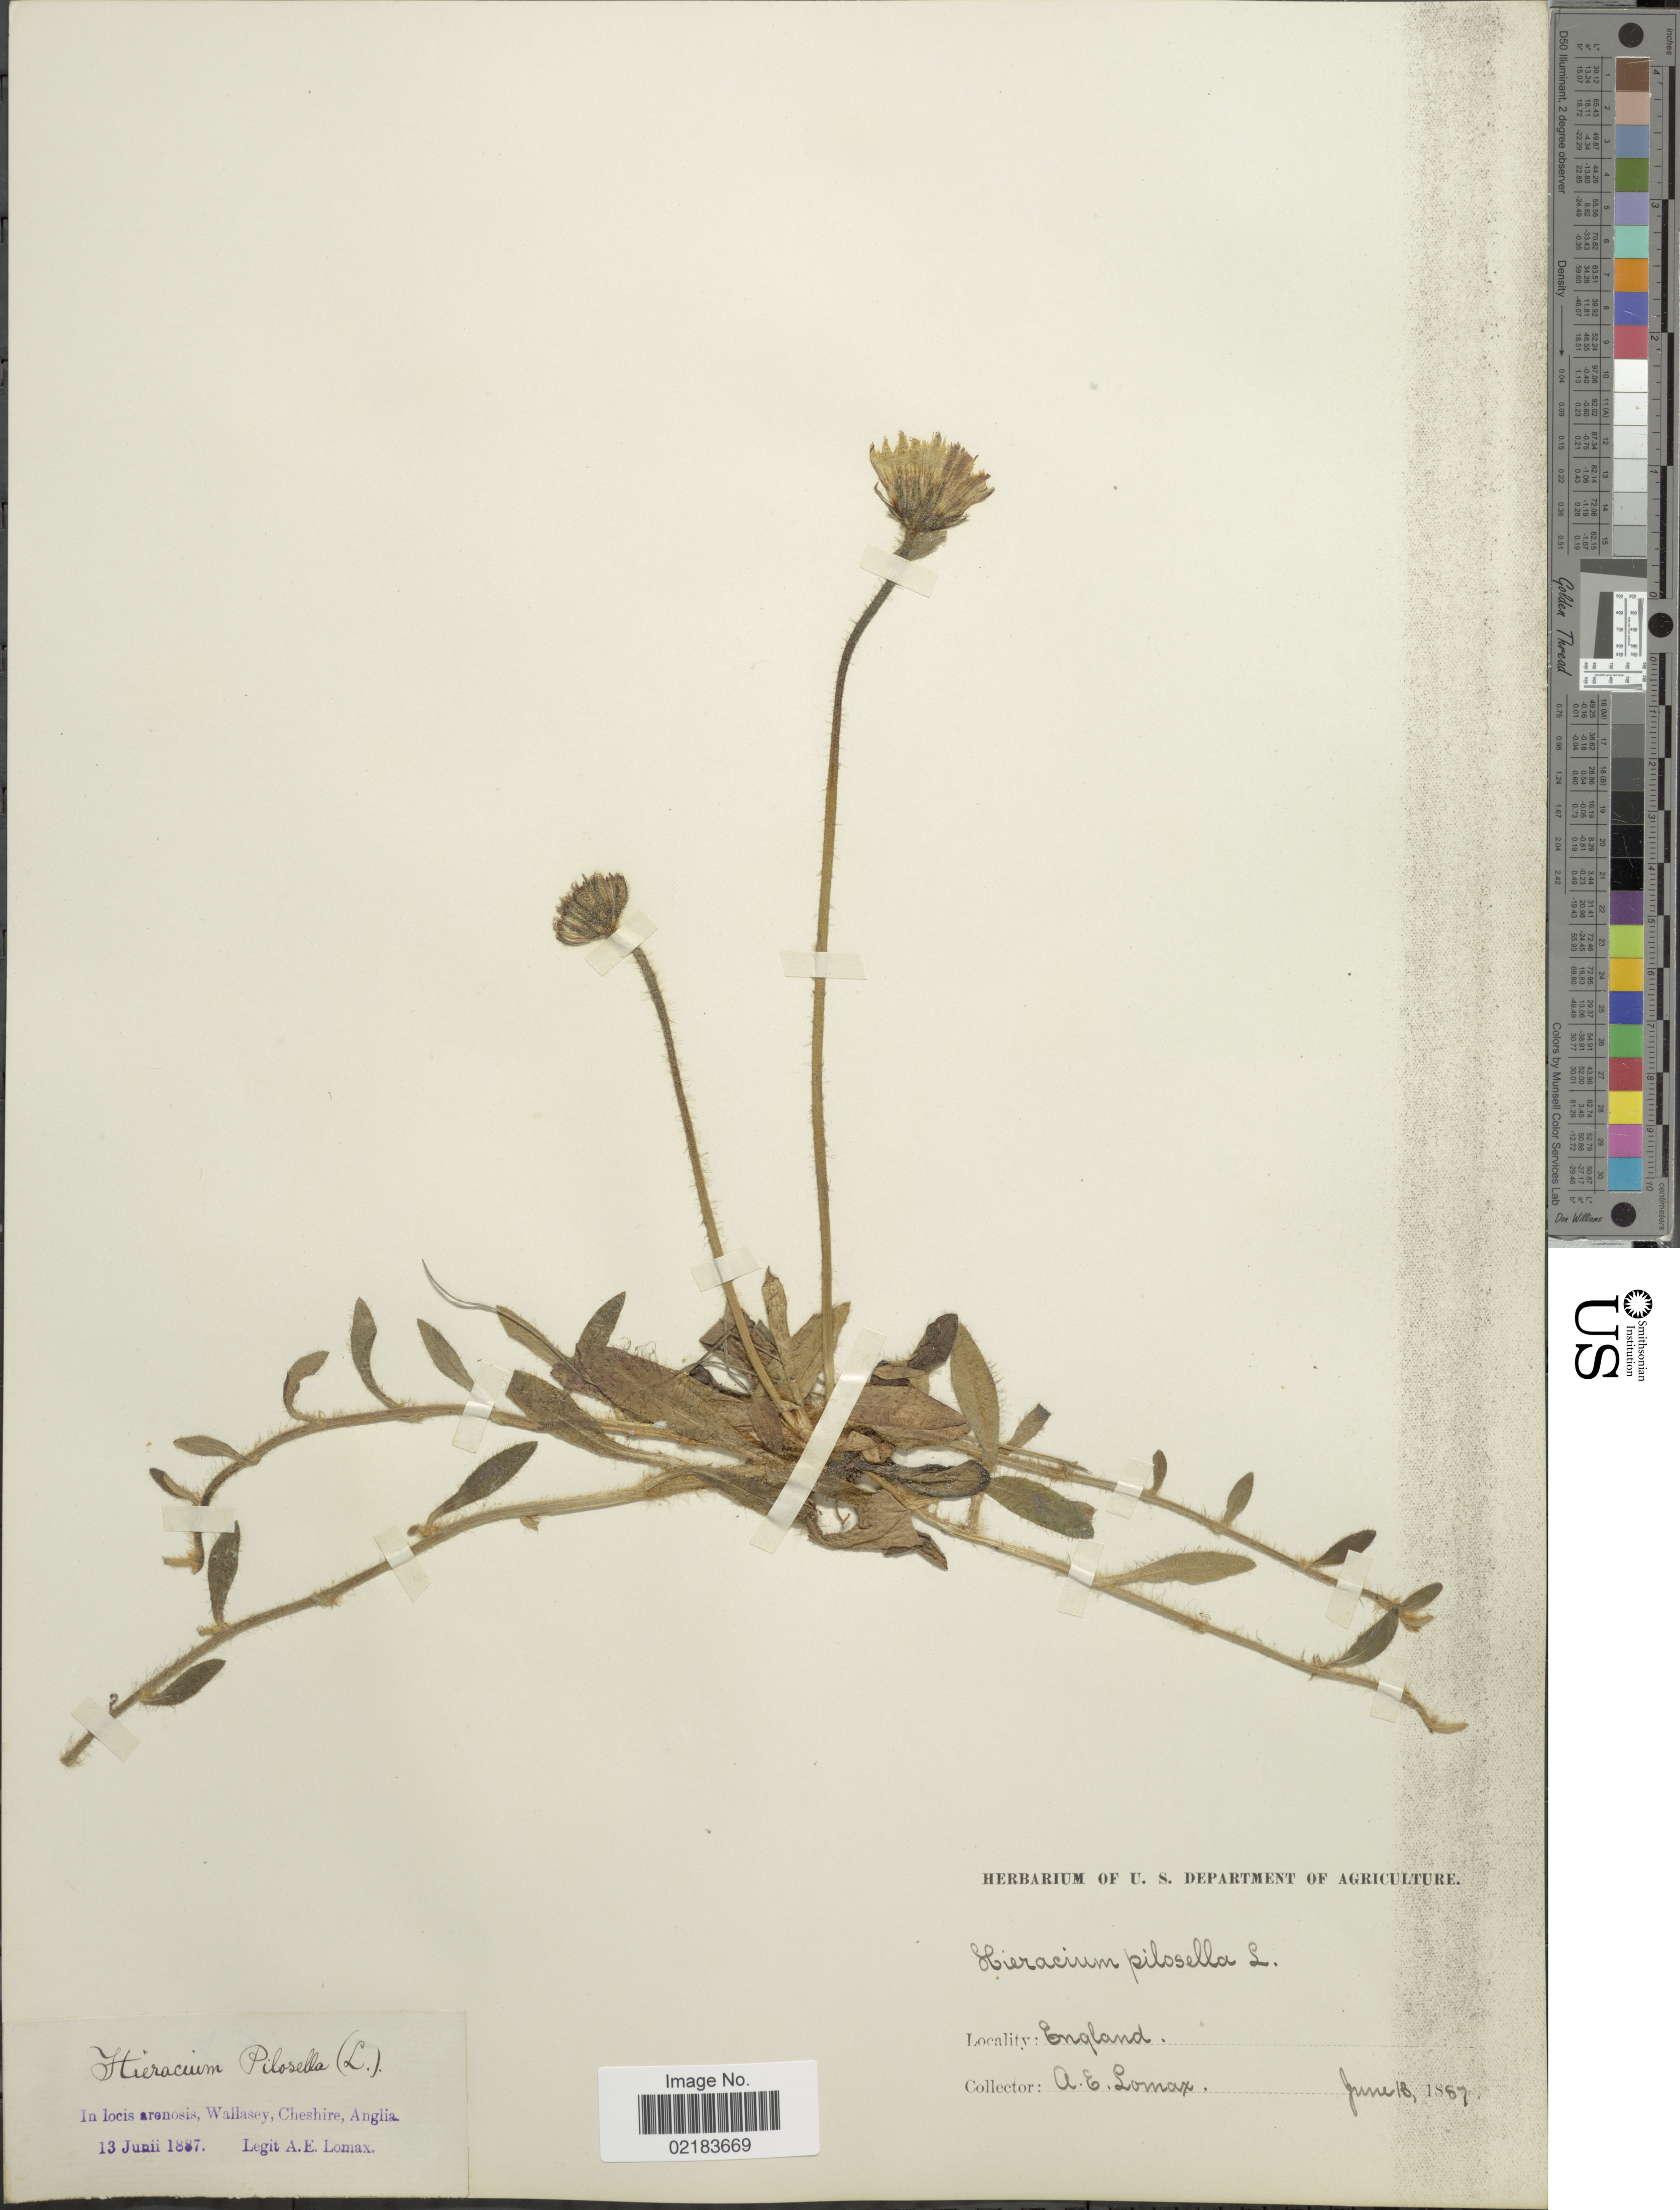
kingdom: Plantae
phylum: Tracheophyta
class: Magnoliopsida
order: Asterales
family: Asteraceae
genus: Pilosella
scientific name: Pilosella officinarum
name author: Vaill.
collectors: A. Lomax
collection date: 1887-06-13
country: United Kingdom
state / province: England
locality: In locis arenosis, Wallasey, Cheshire, Anglia